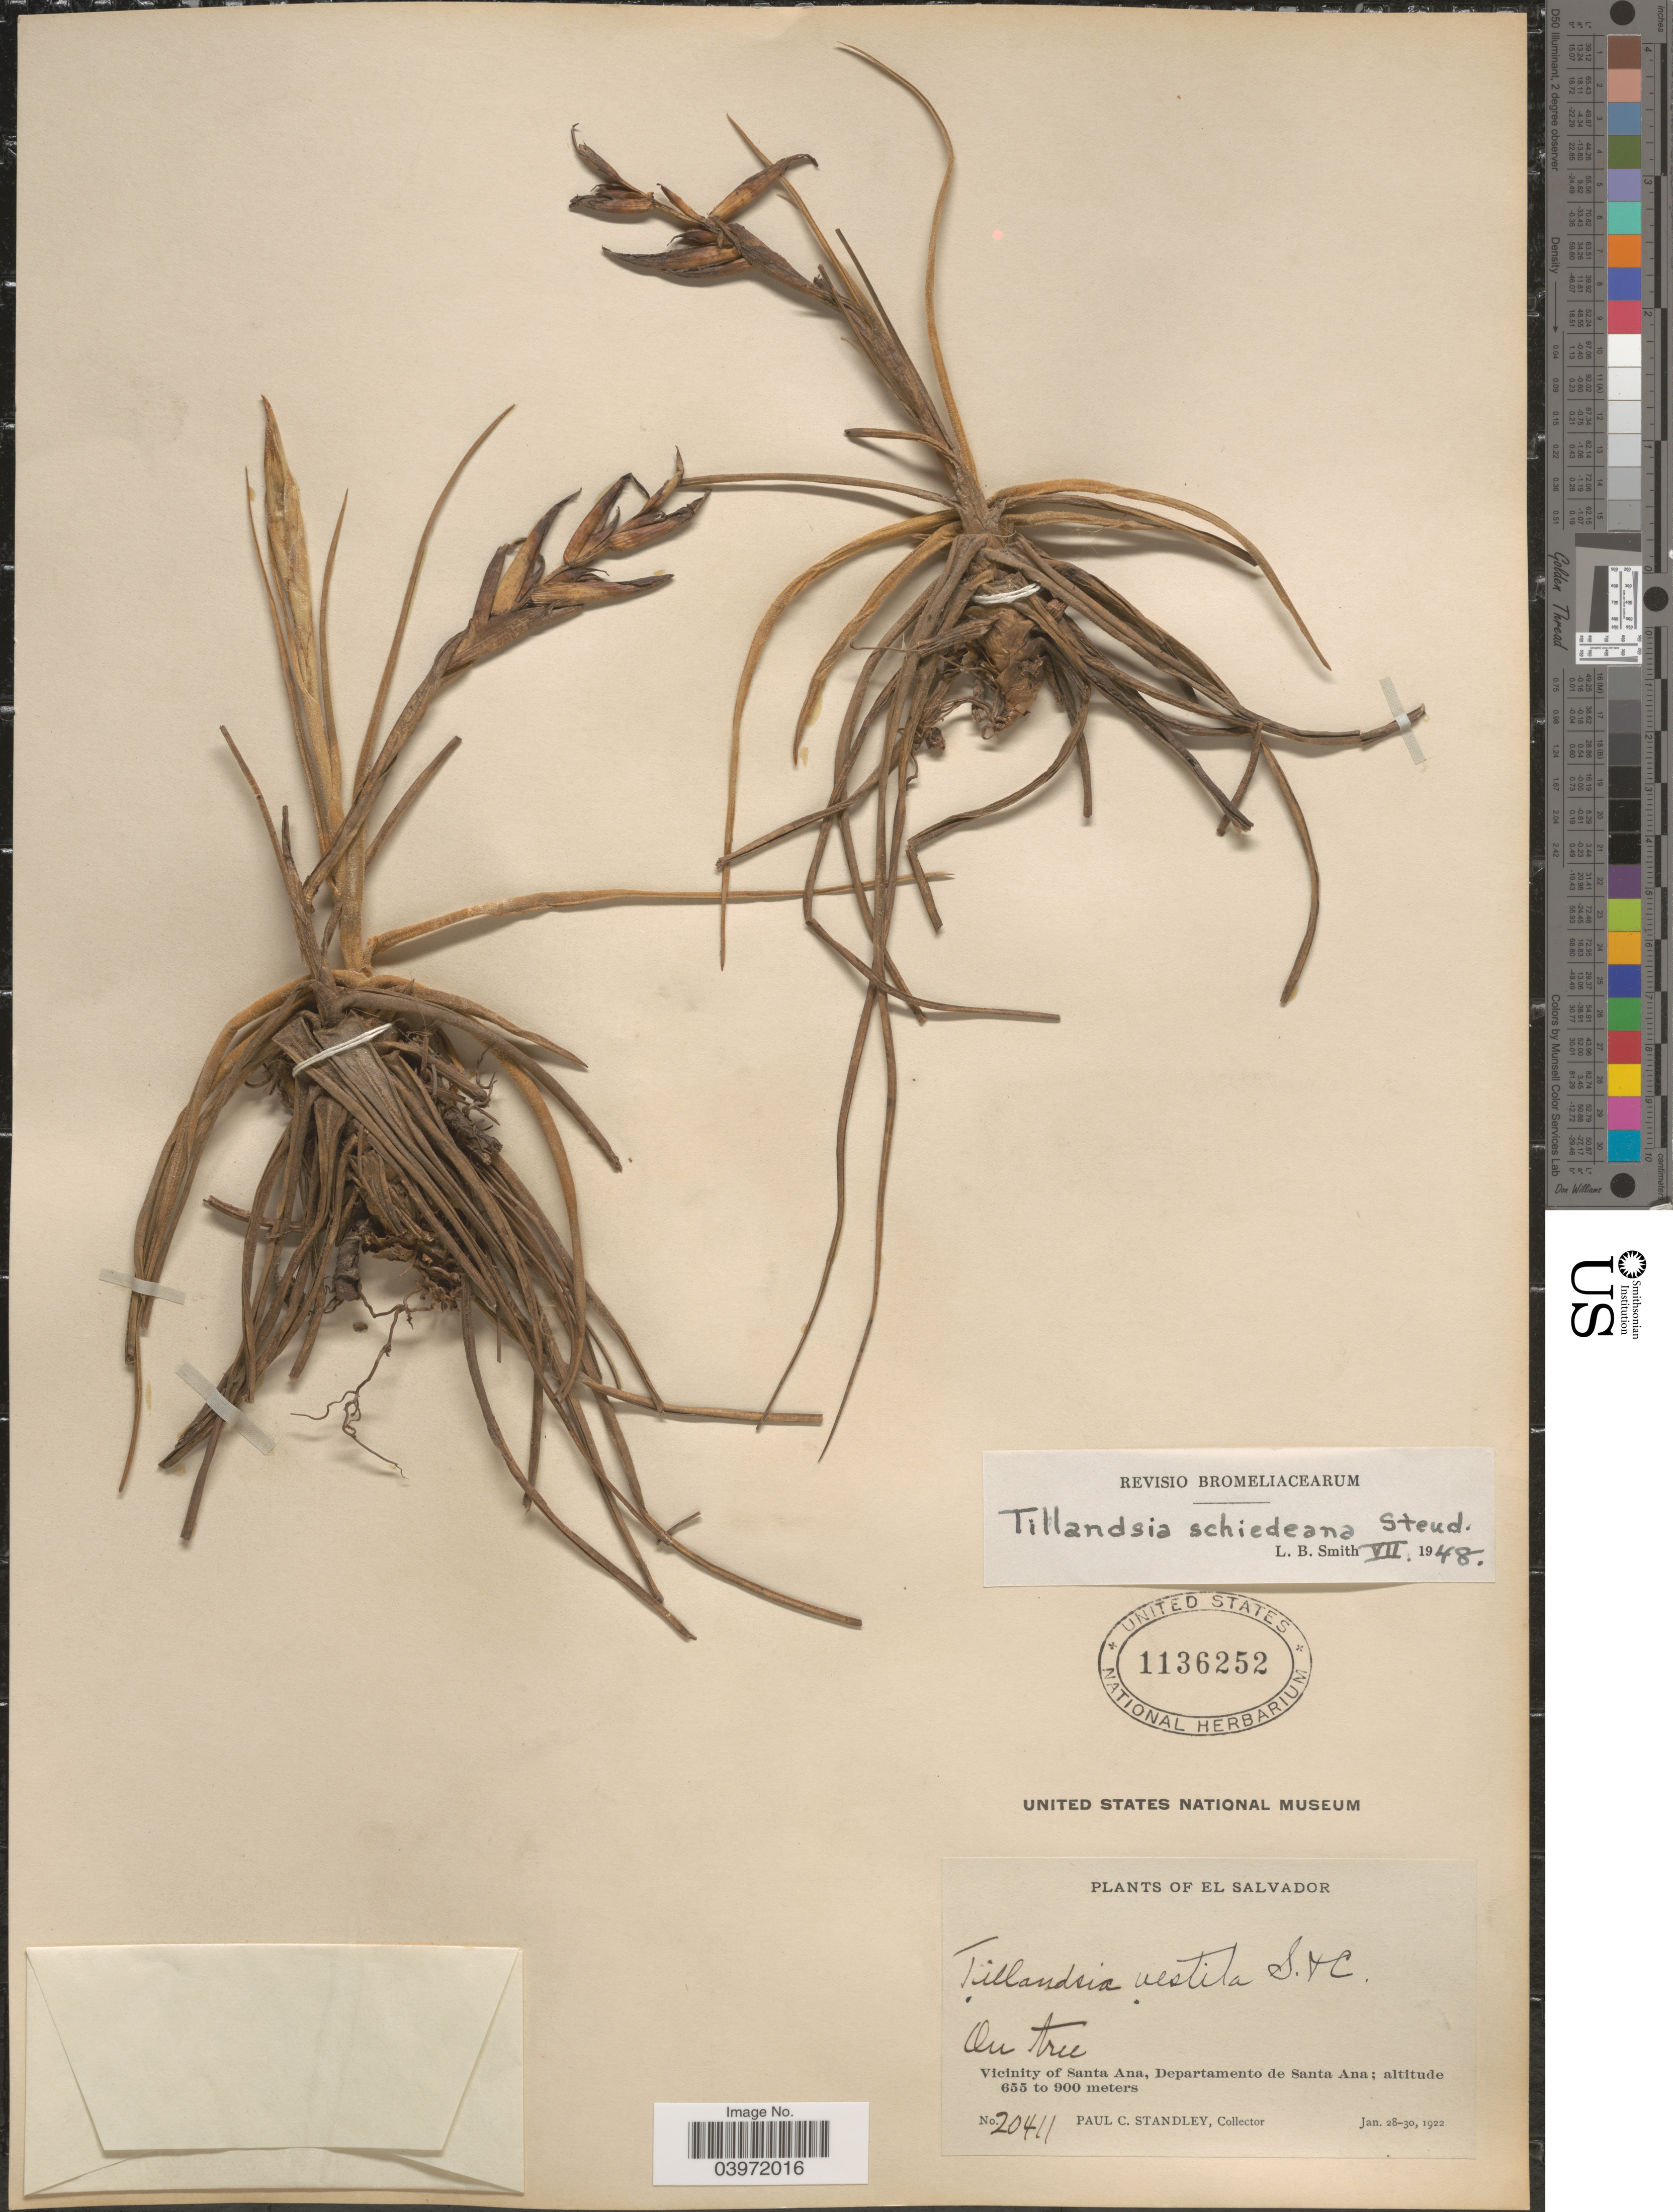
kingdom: Plantae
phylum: Tracheophyta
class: Liliopsida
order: Poales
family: Bromeliaceae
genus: Tillandsia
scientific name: Tillandsia schiedeana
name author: Steud.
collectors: P. C. Standley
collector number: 20411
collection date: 1922-01-28/1922-01-30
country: El Salvador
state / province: Santa Ana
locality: Vicinity of Santa Ana, Departamento de Santa Ana.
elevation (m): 655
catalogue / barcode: US 1136252